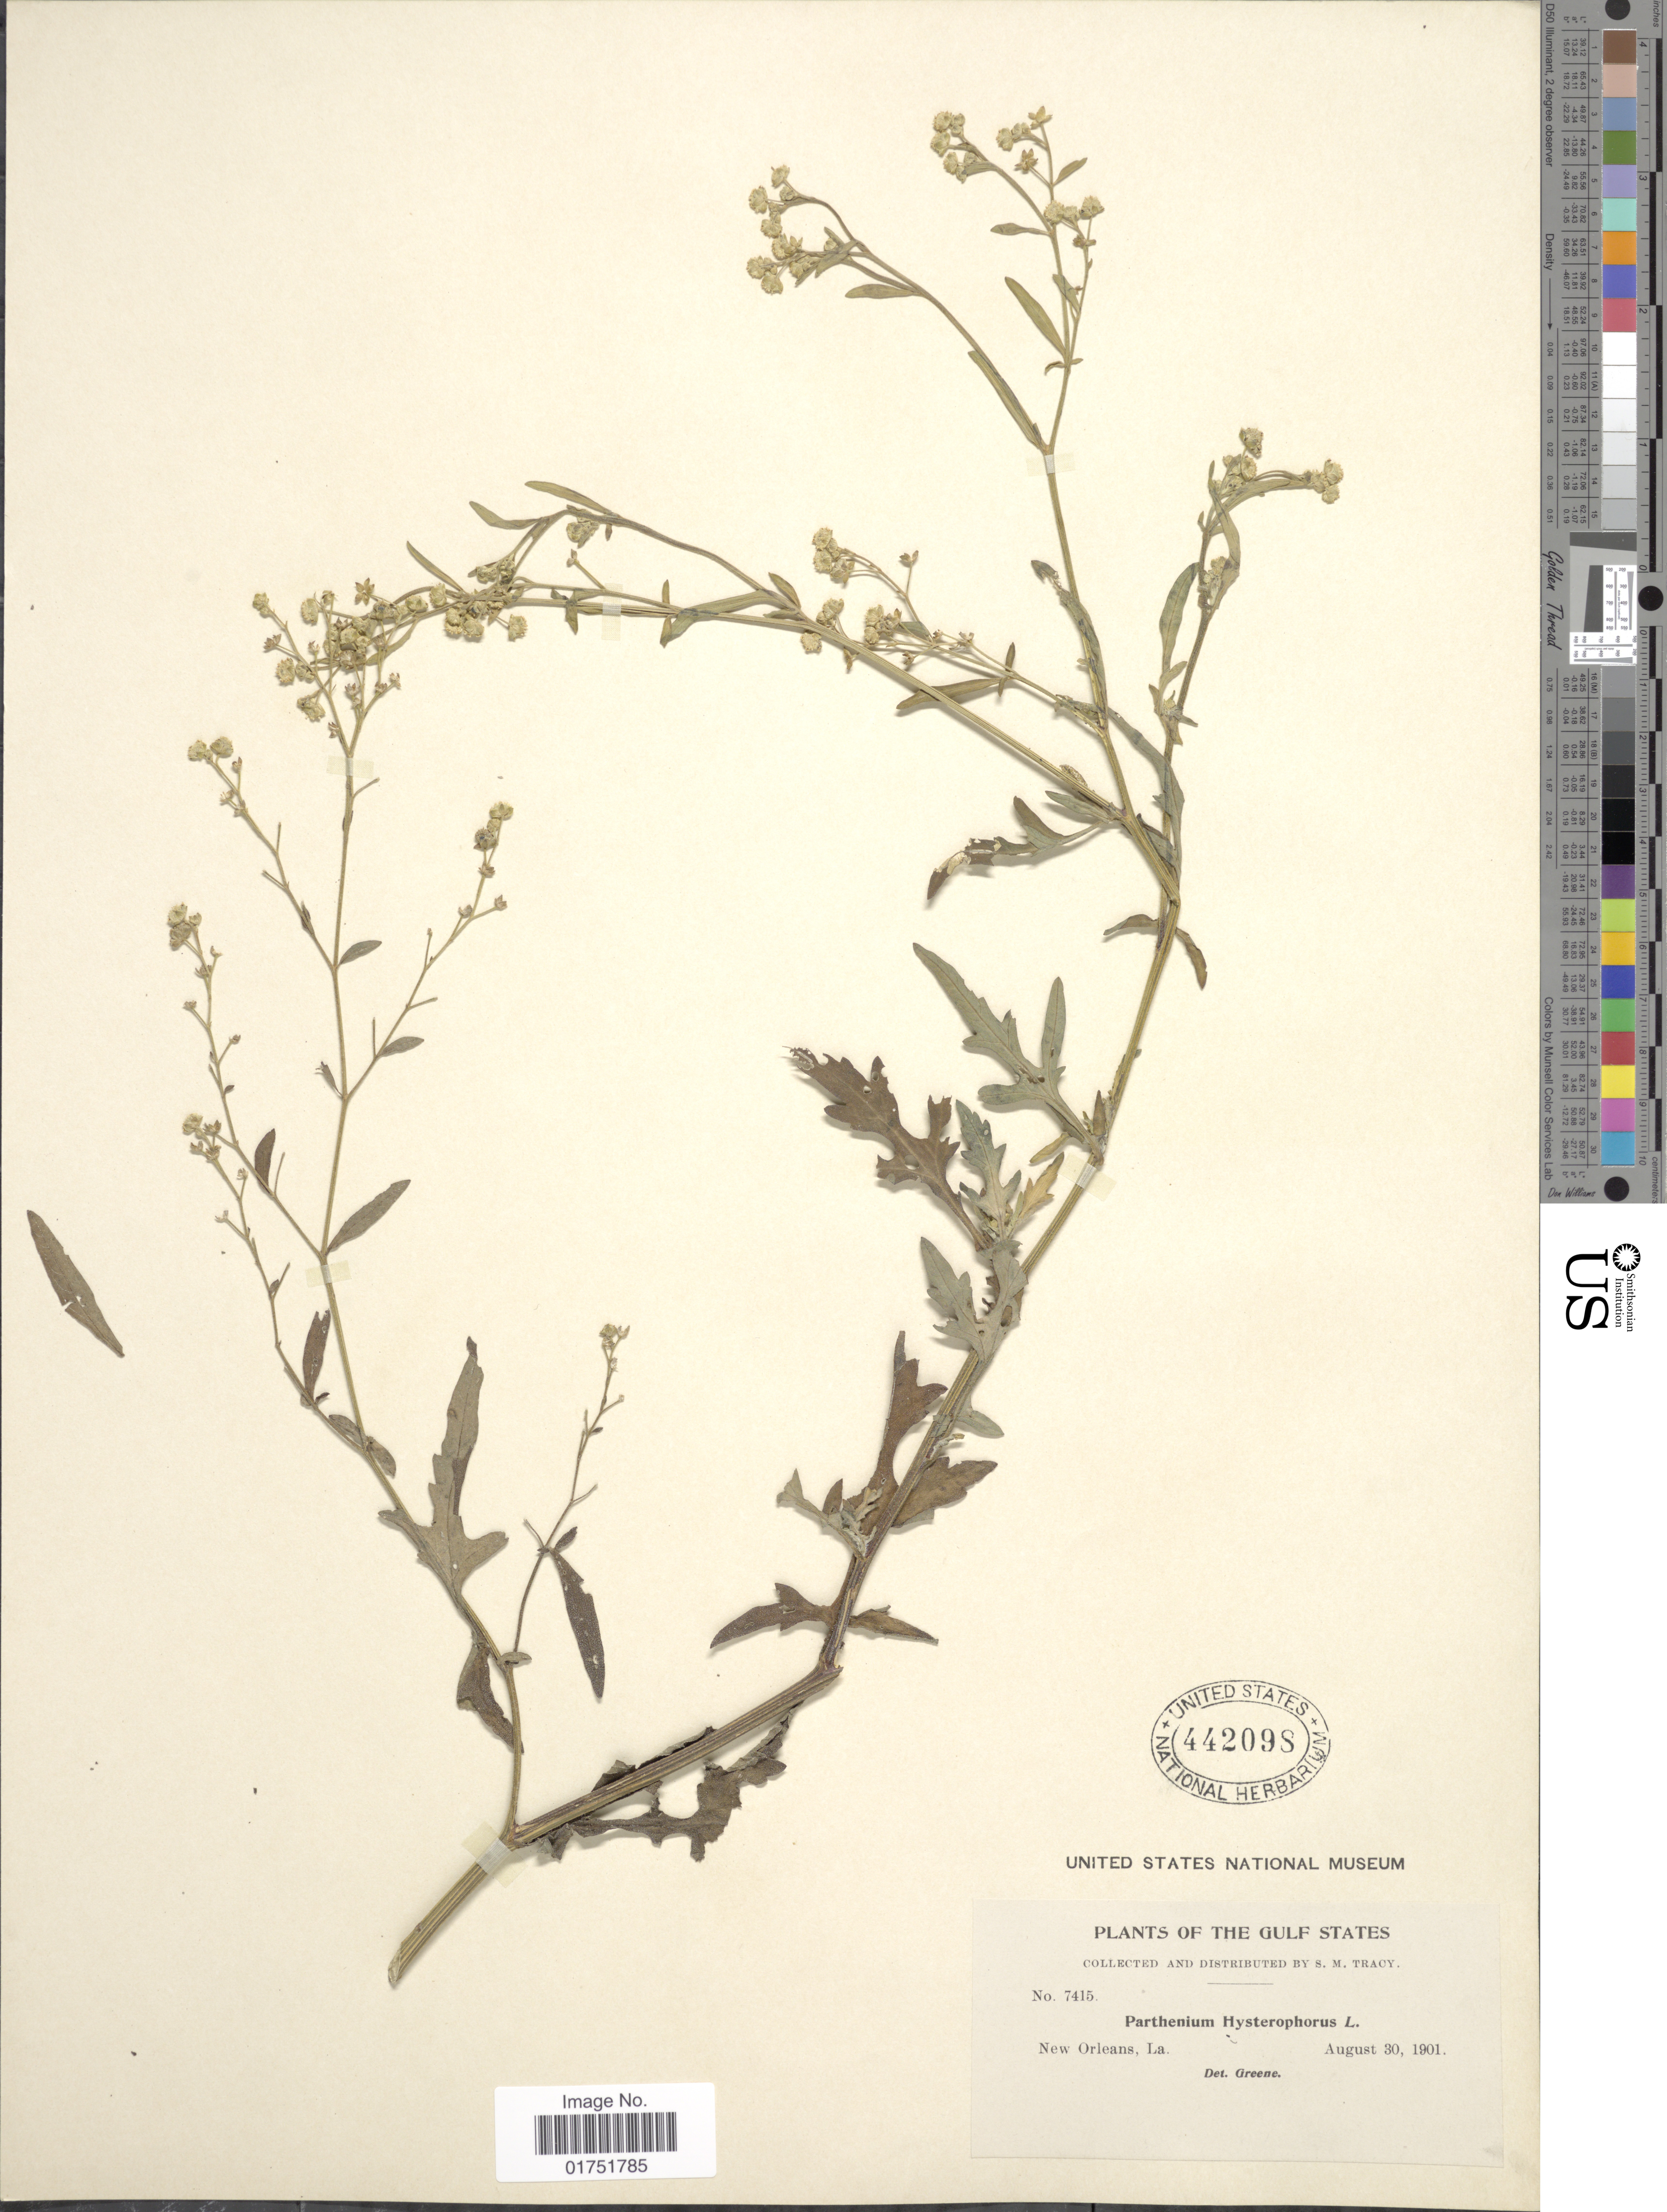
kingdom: Plantae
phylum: Tracheophyta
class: Magnoliopsida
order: Asterales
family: Asteraceae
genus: Parthenium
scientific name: Parthenium hysterophorus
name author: L.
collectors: S. M. Tracy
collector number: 7415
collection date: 1901-08-30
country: United States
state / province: Louisiana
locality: The Gulf States, New Orleans, La.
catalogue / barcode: US 442098